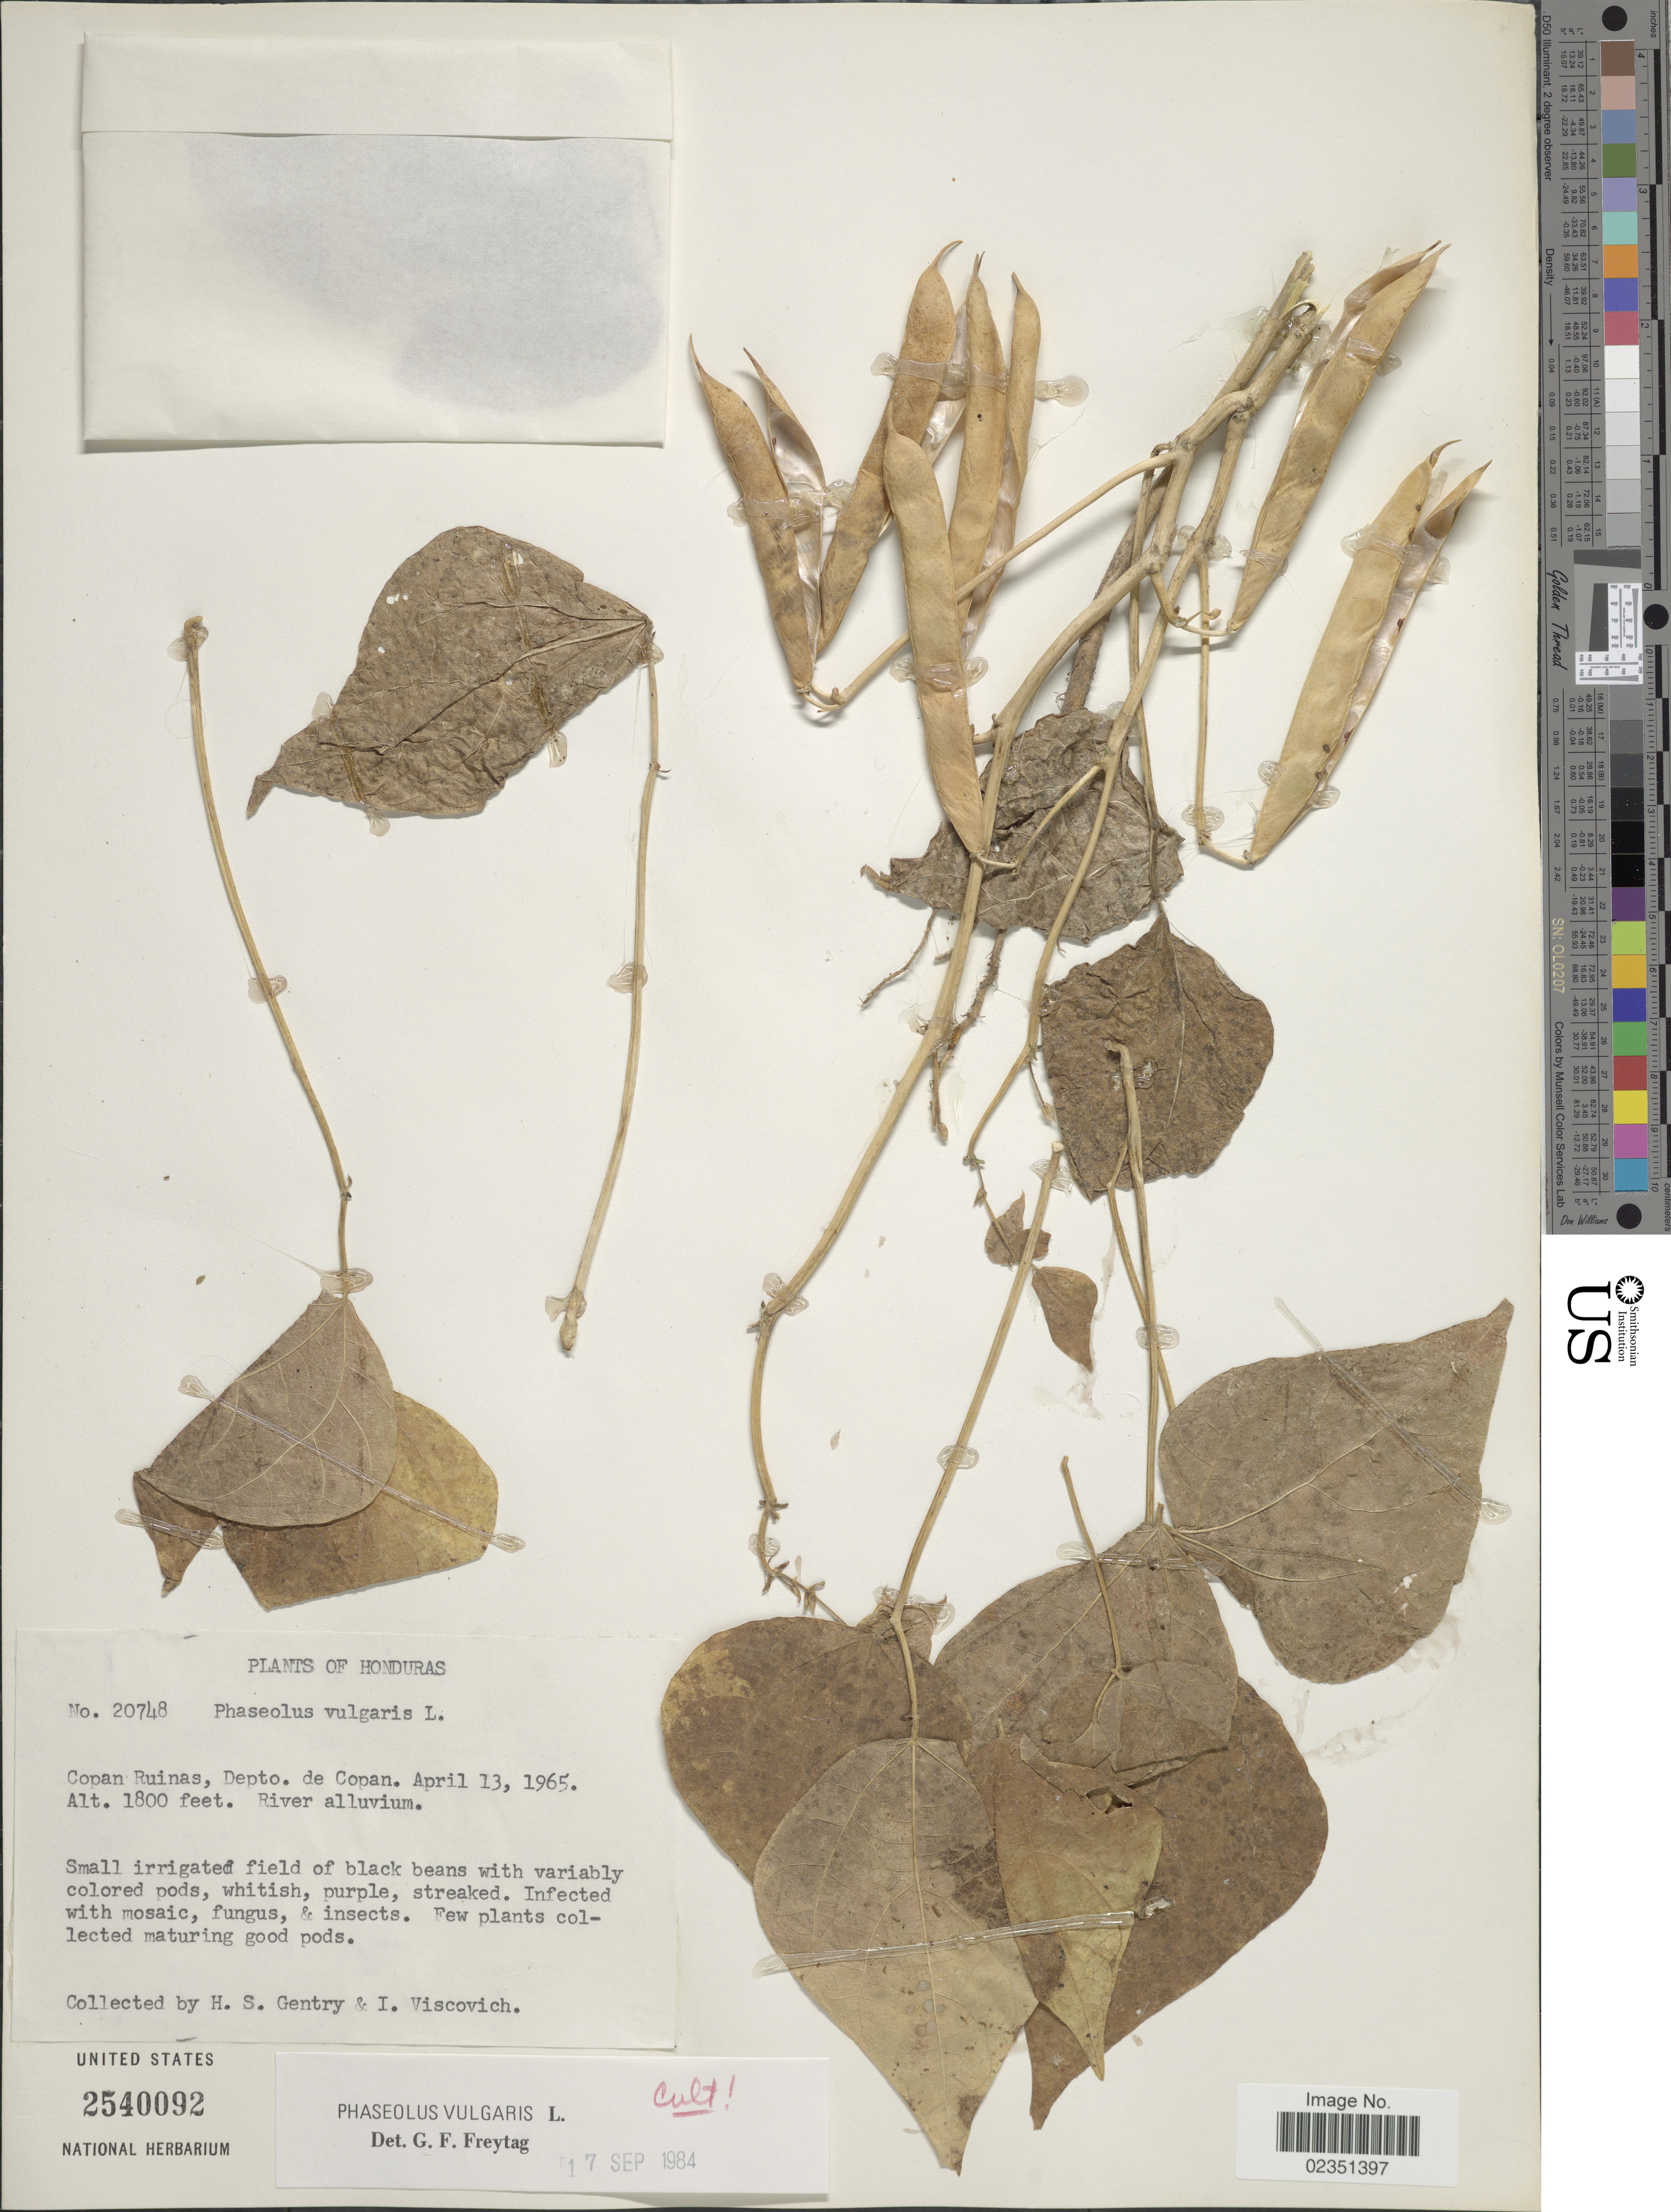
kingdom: Plantae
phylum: Tracheophyta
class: Magnoliopsida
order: Fabales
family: Fabaceae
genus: Phaseolus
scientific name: Phaseolus vulgaris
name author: L.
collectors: H. S. Gentry & I. Viscovich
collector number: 20748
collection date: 1965-04-13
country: Honduras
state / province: Copán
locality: Copan Ruinas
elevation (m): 549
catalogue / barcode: US 2540092